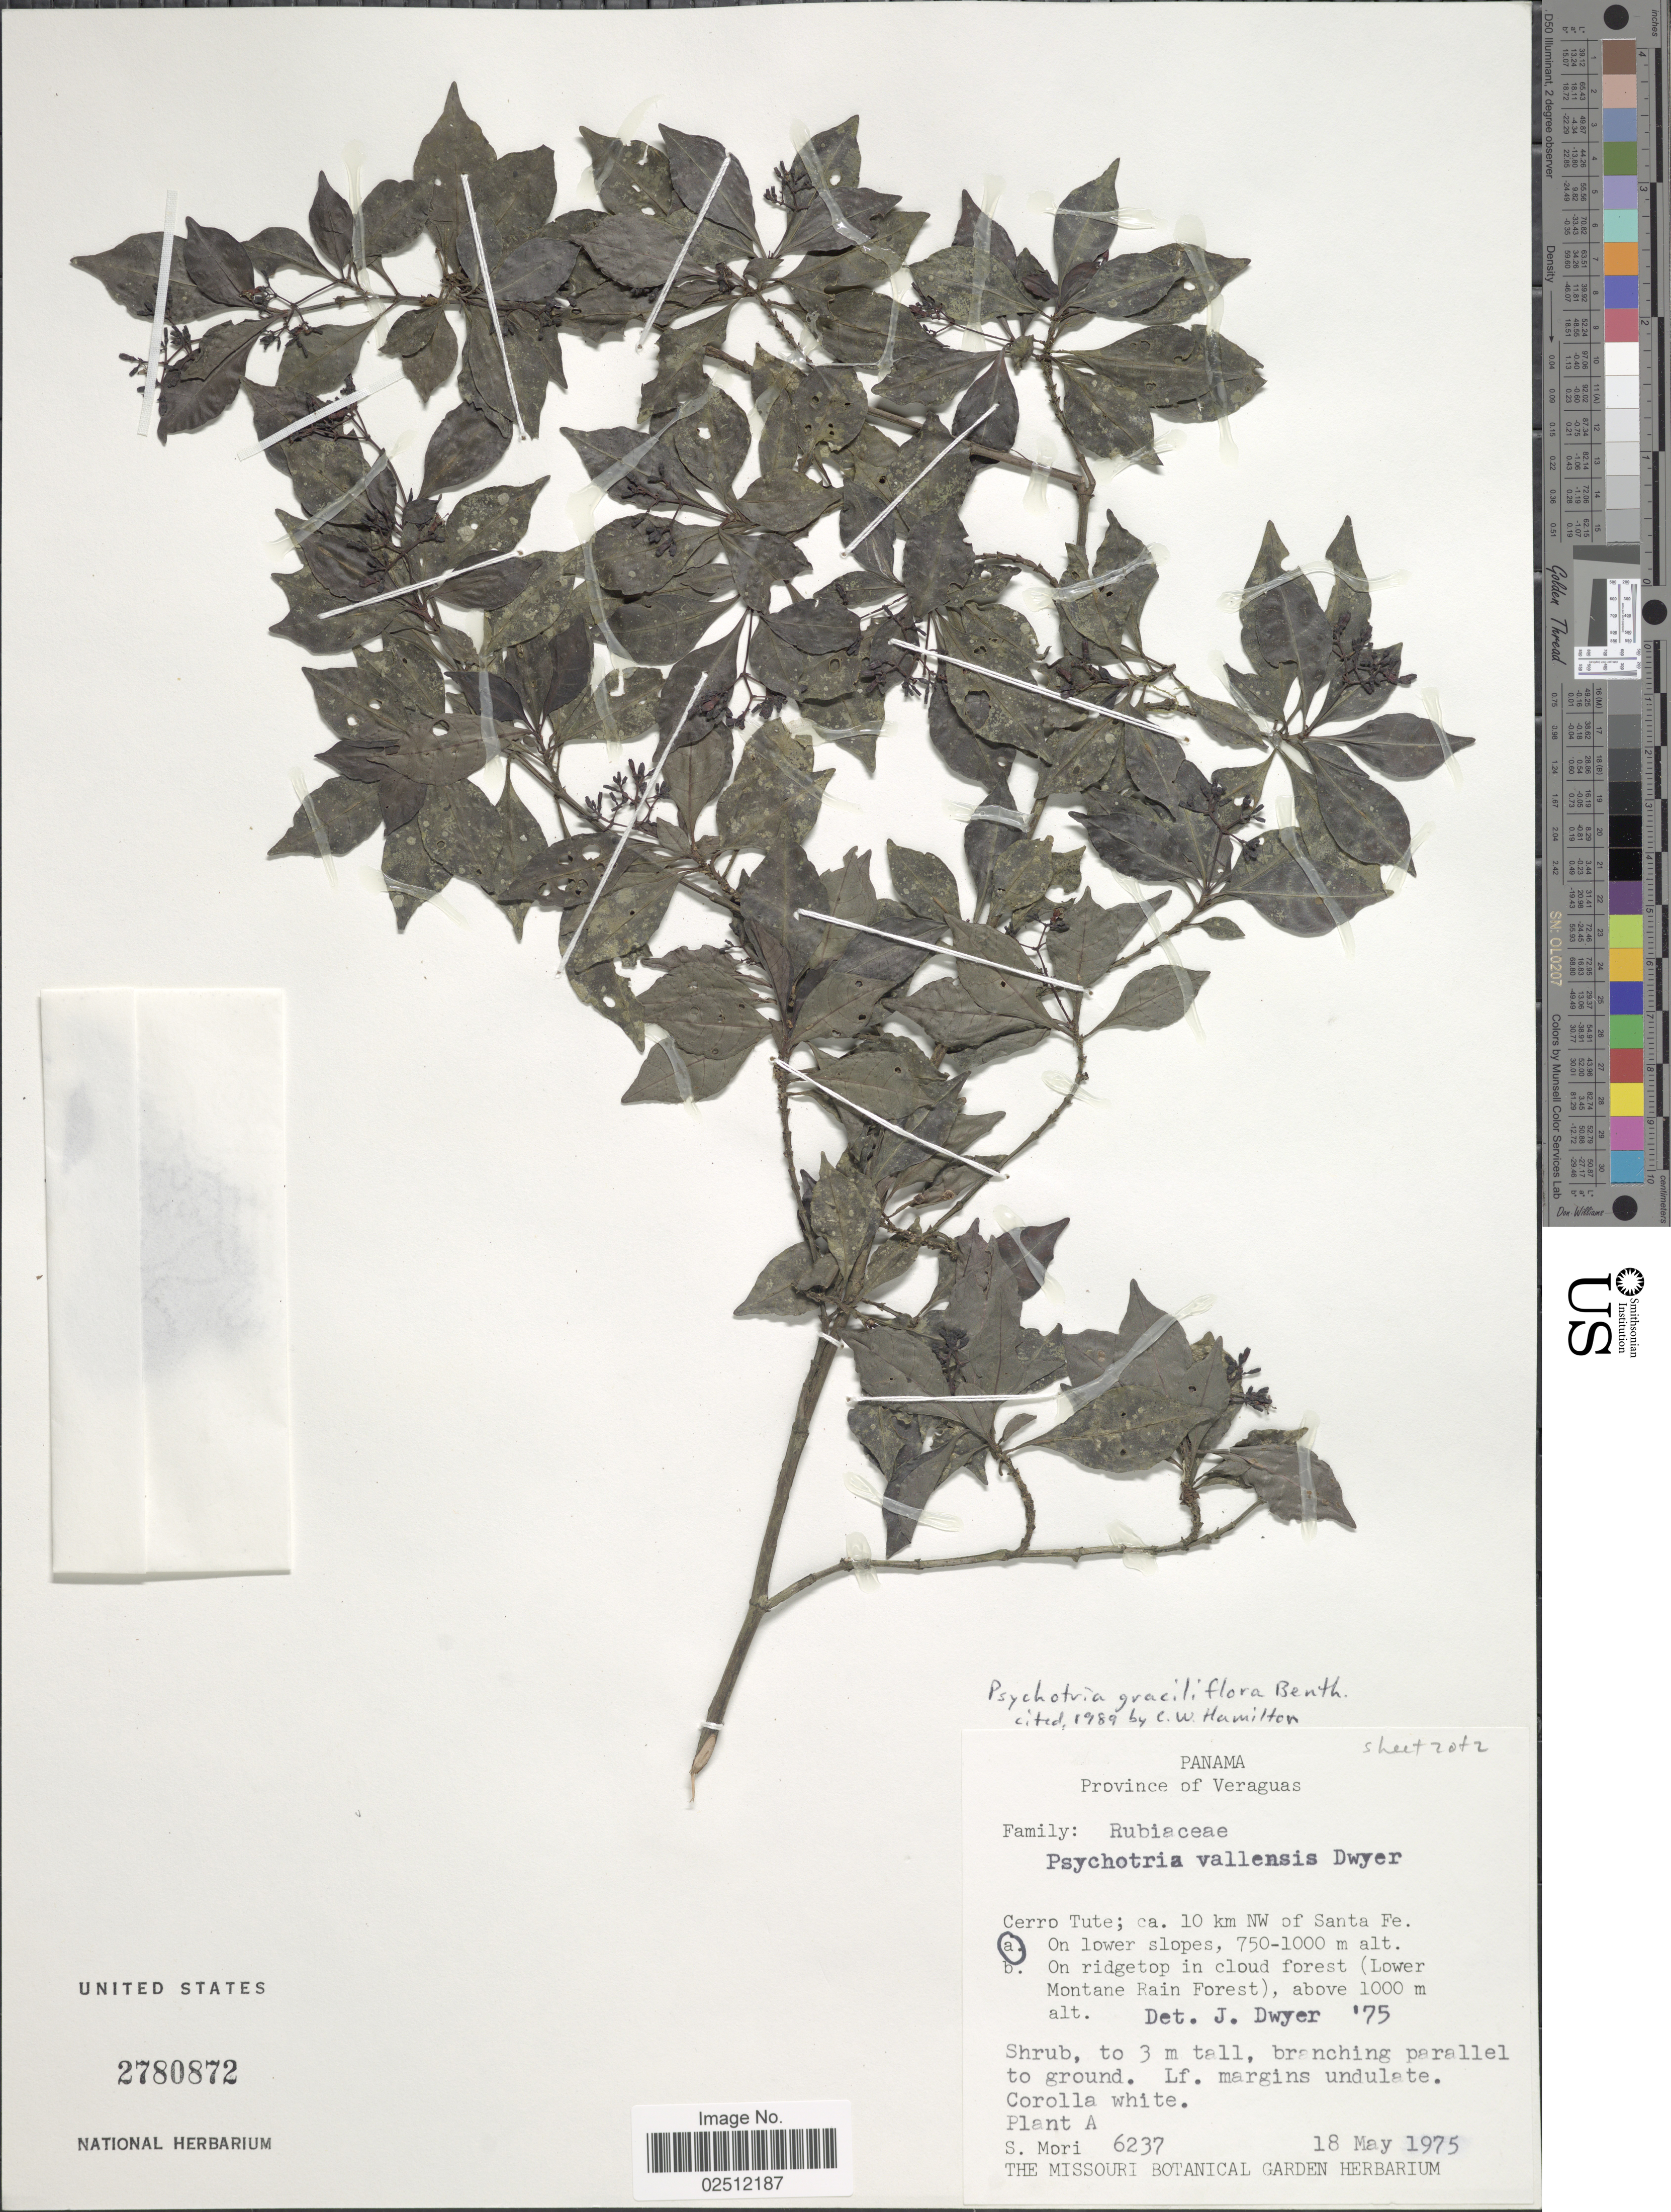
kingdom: Plantae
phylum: Tracheophyta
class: Magnoliopsida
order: Gentianales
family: Rubiaceae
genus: Psychotria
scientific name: Psychotria graciliflora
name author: Benth.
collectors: S. Mori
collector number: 6237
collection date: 1975-05-18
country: Panama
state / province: Veraguas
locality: Cerro Tute; ca. 10 km NW of Santa Fe, On lower slopes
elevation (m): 750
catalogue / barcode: US 2780872